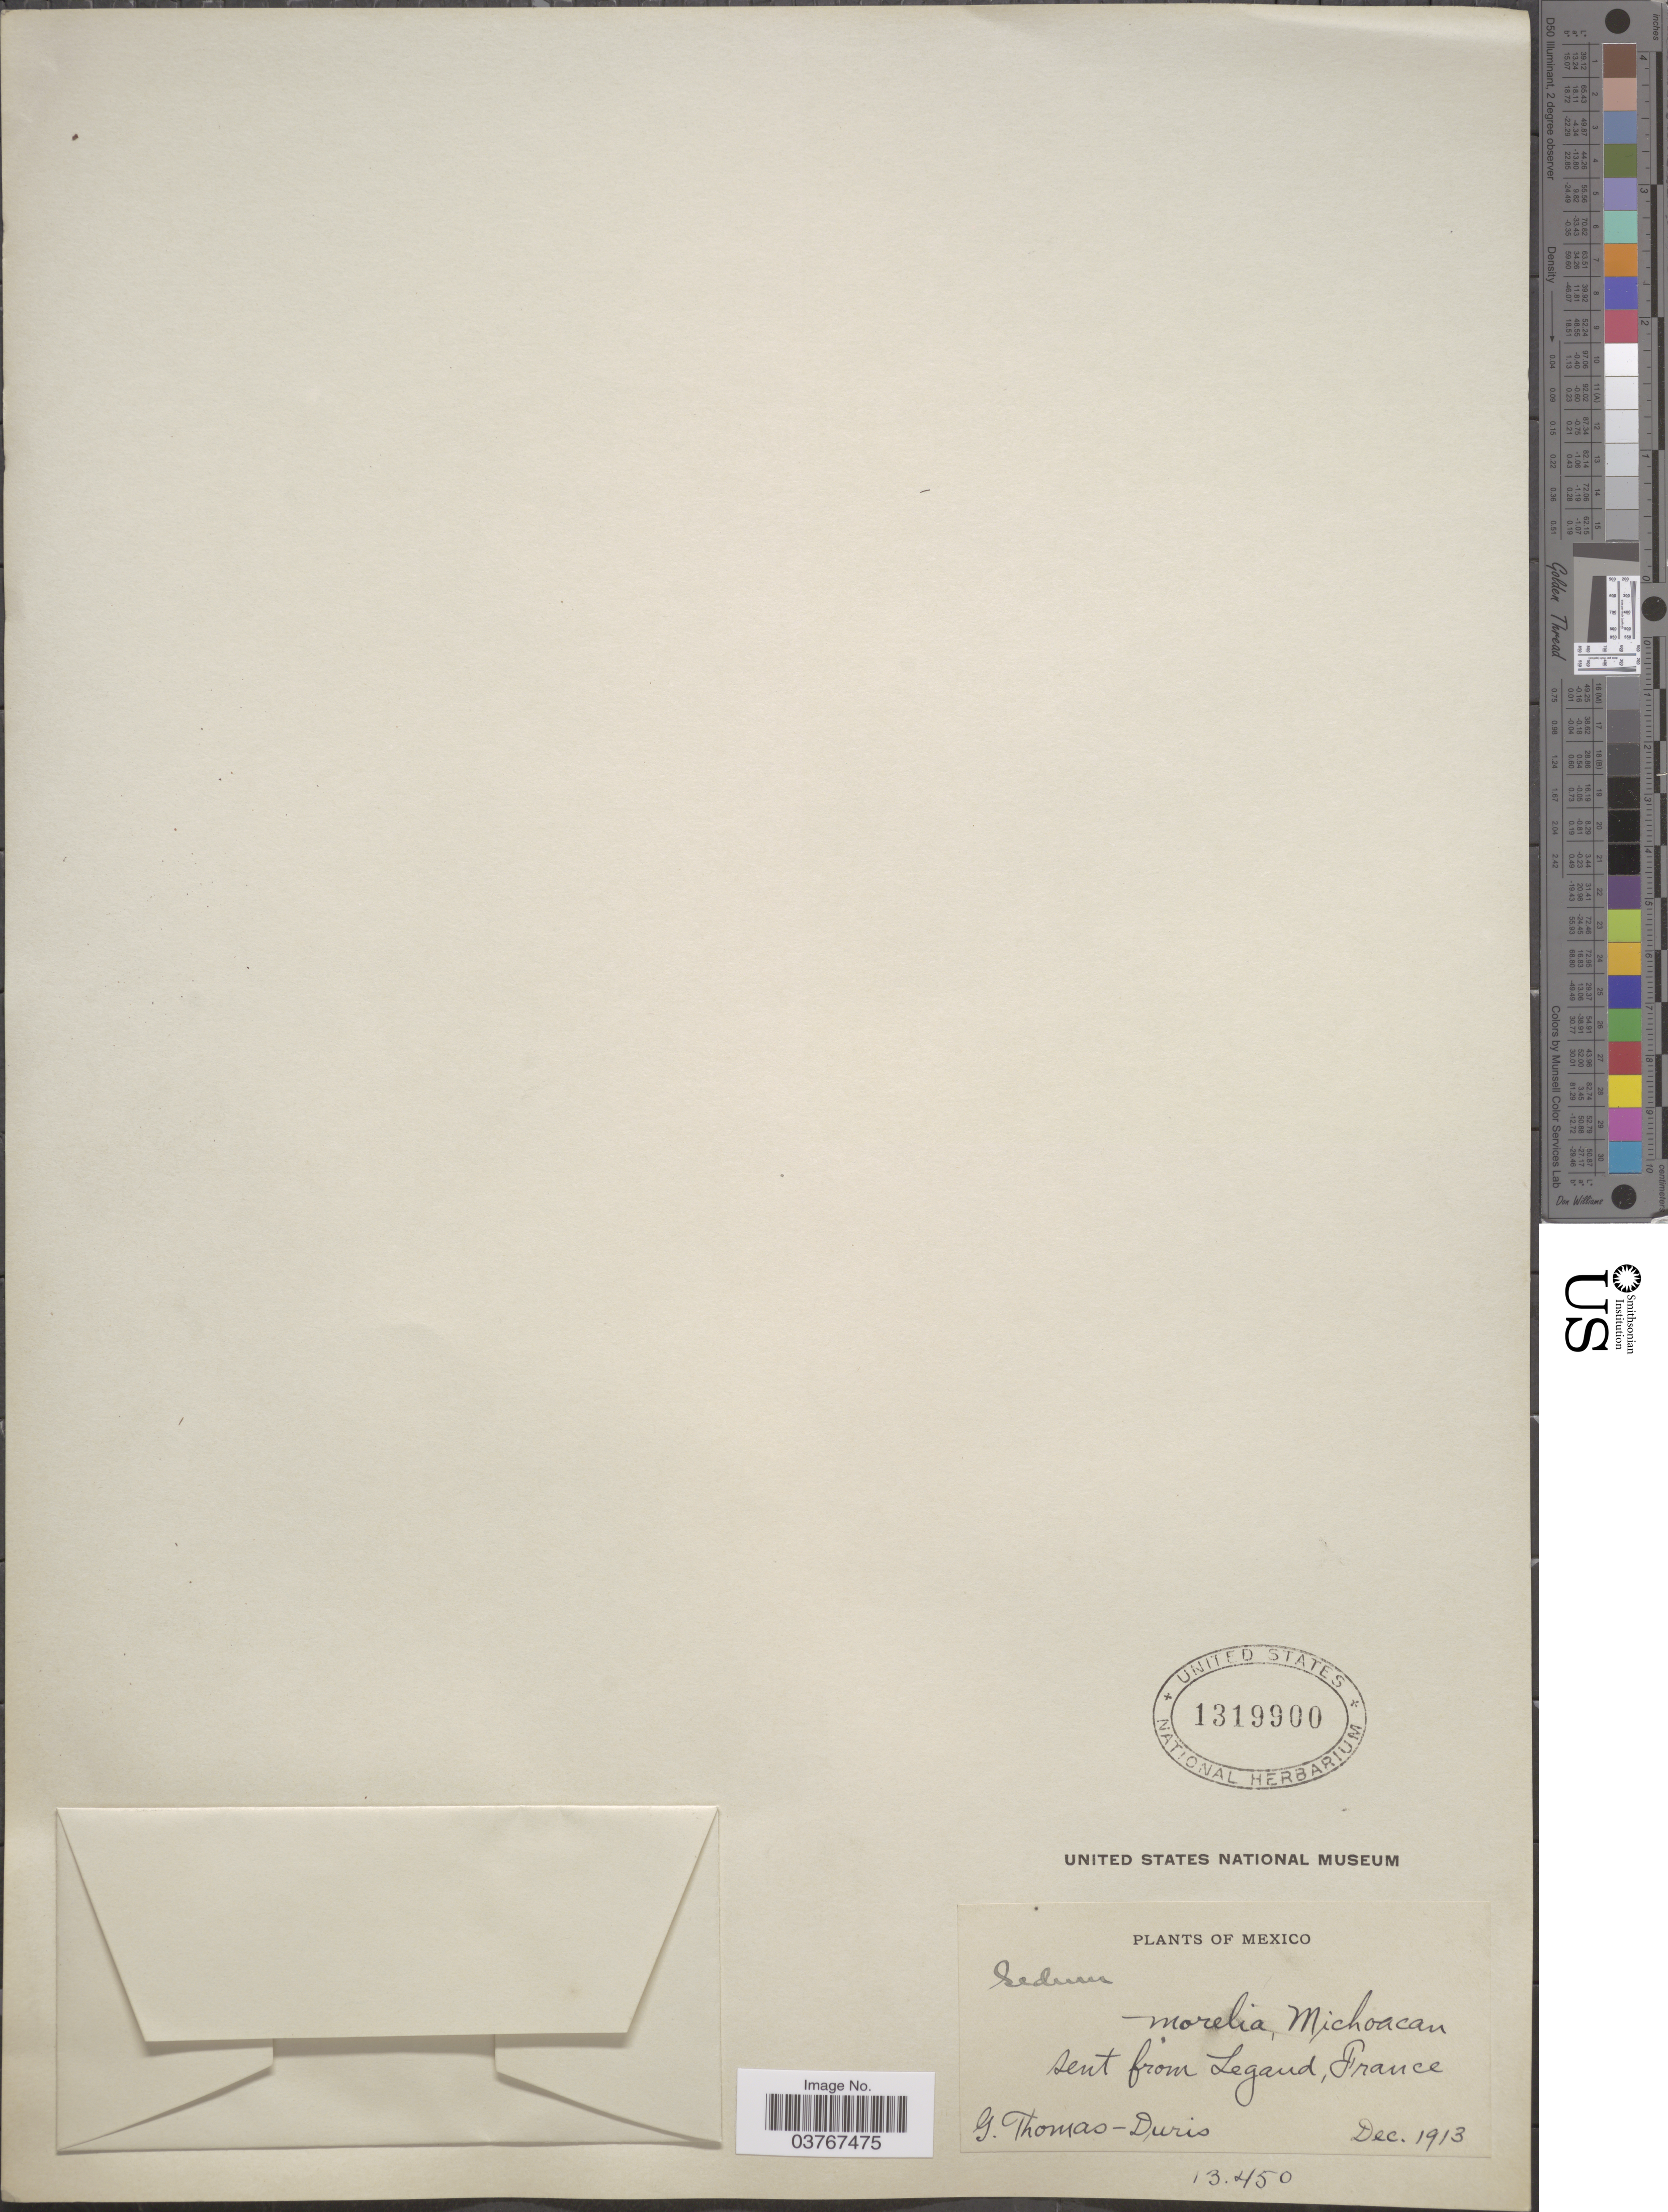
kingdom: Plantae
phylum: Tracheophyta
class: Magnoliopsida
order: Saxifragales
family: Crassulaceae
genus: Sedum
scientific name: Sedum sp.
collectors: G. Thomas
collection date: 1913-12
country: Mexico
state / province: Michoacán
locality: Morelia.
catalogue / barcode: US 1319900